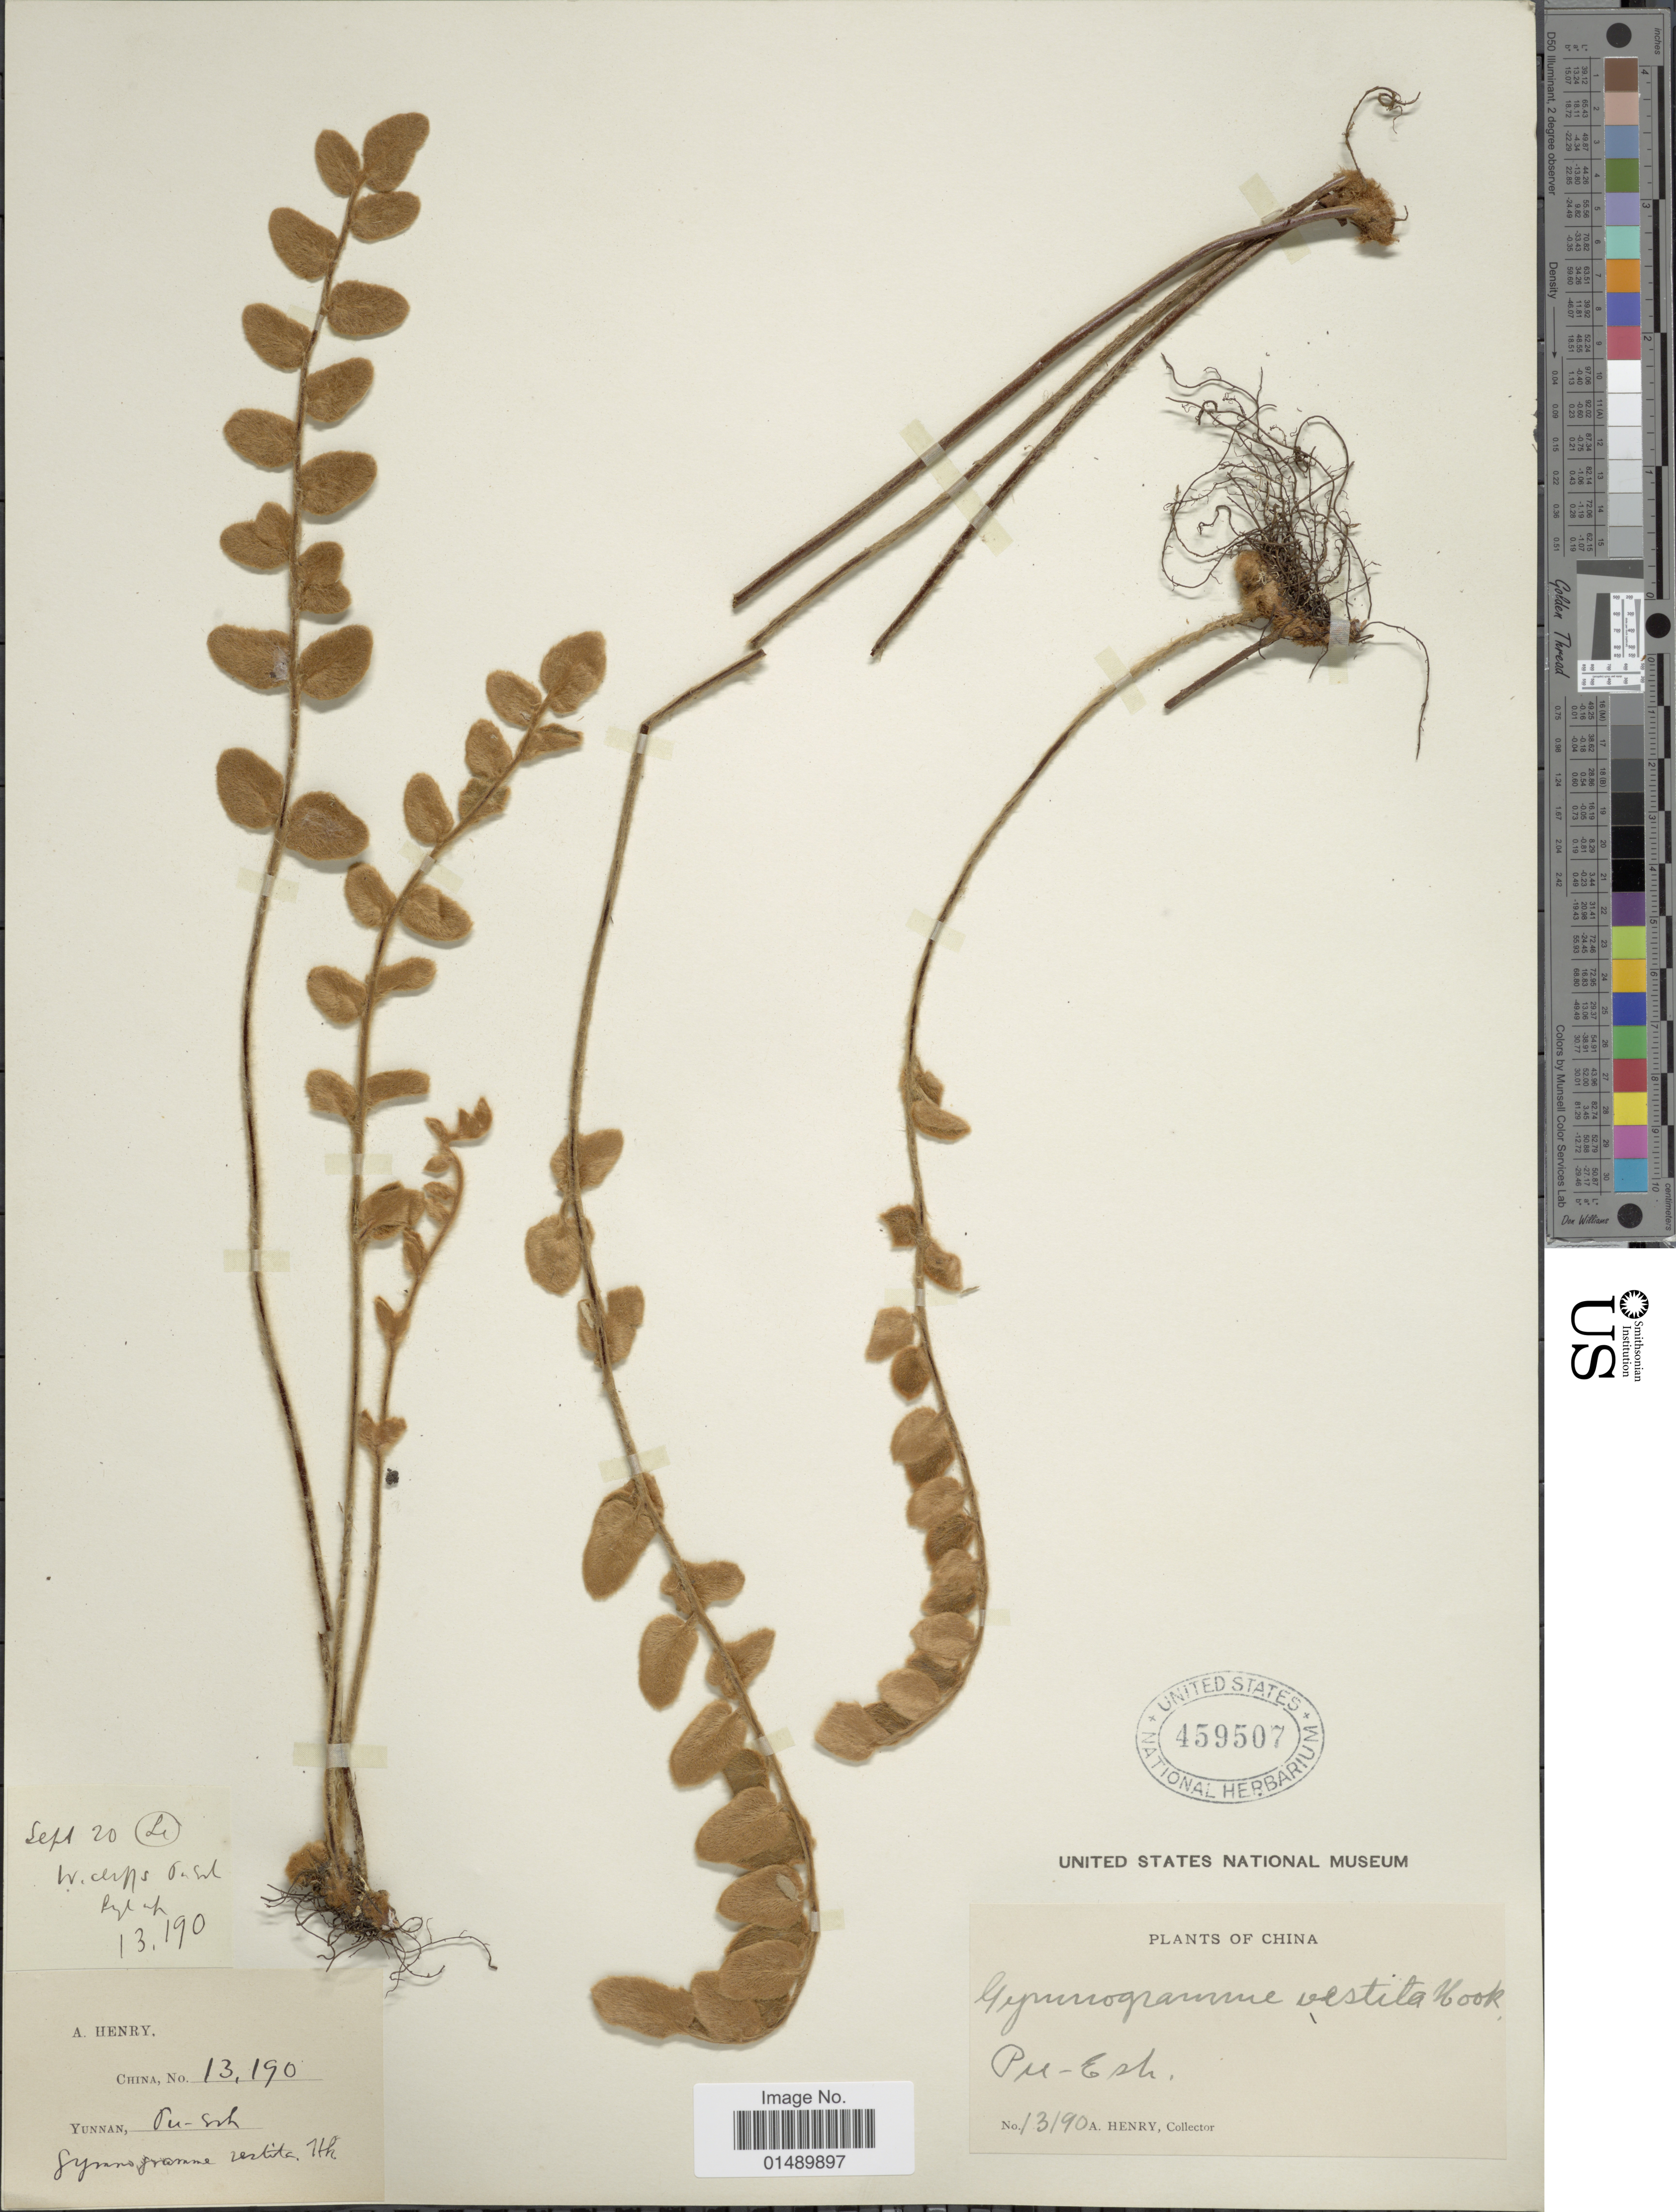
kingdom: Plantae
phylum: Tracheophyta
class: Polypodiopsida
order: Polypodiales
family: Pteridaceae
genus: Paragymnopteris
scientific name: Paragymnopteris vestita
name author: (Wall. ex C. Presl) K.H. Shing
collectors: A. Henry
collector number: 13190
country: China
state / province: Yunnan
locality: W. cliffs Pu-Erh. Li.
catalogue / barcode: US 459507